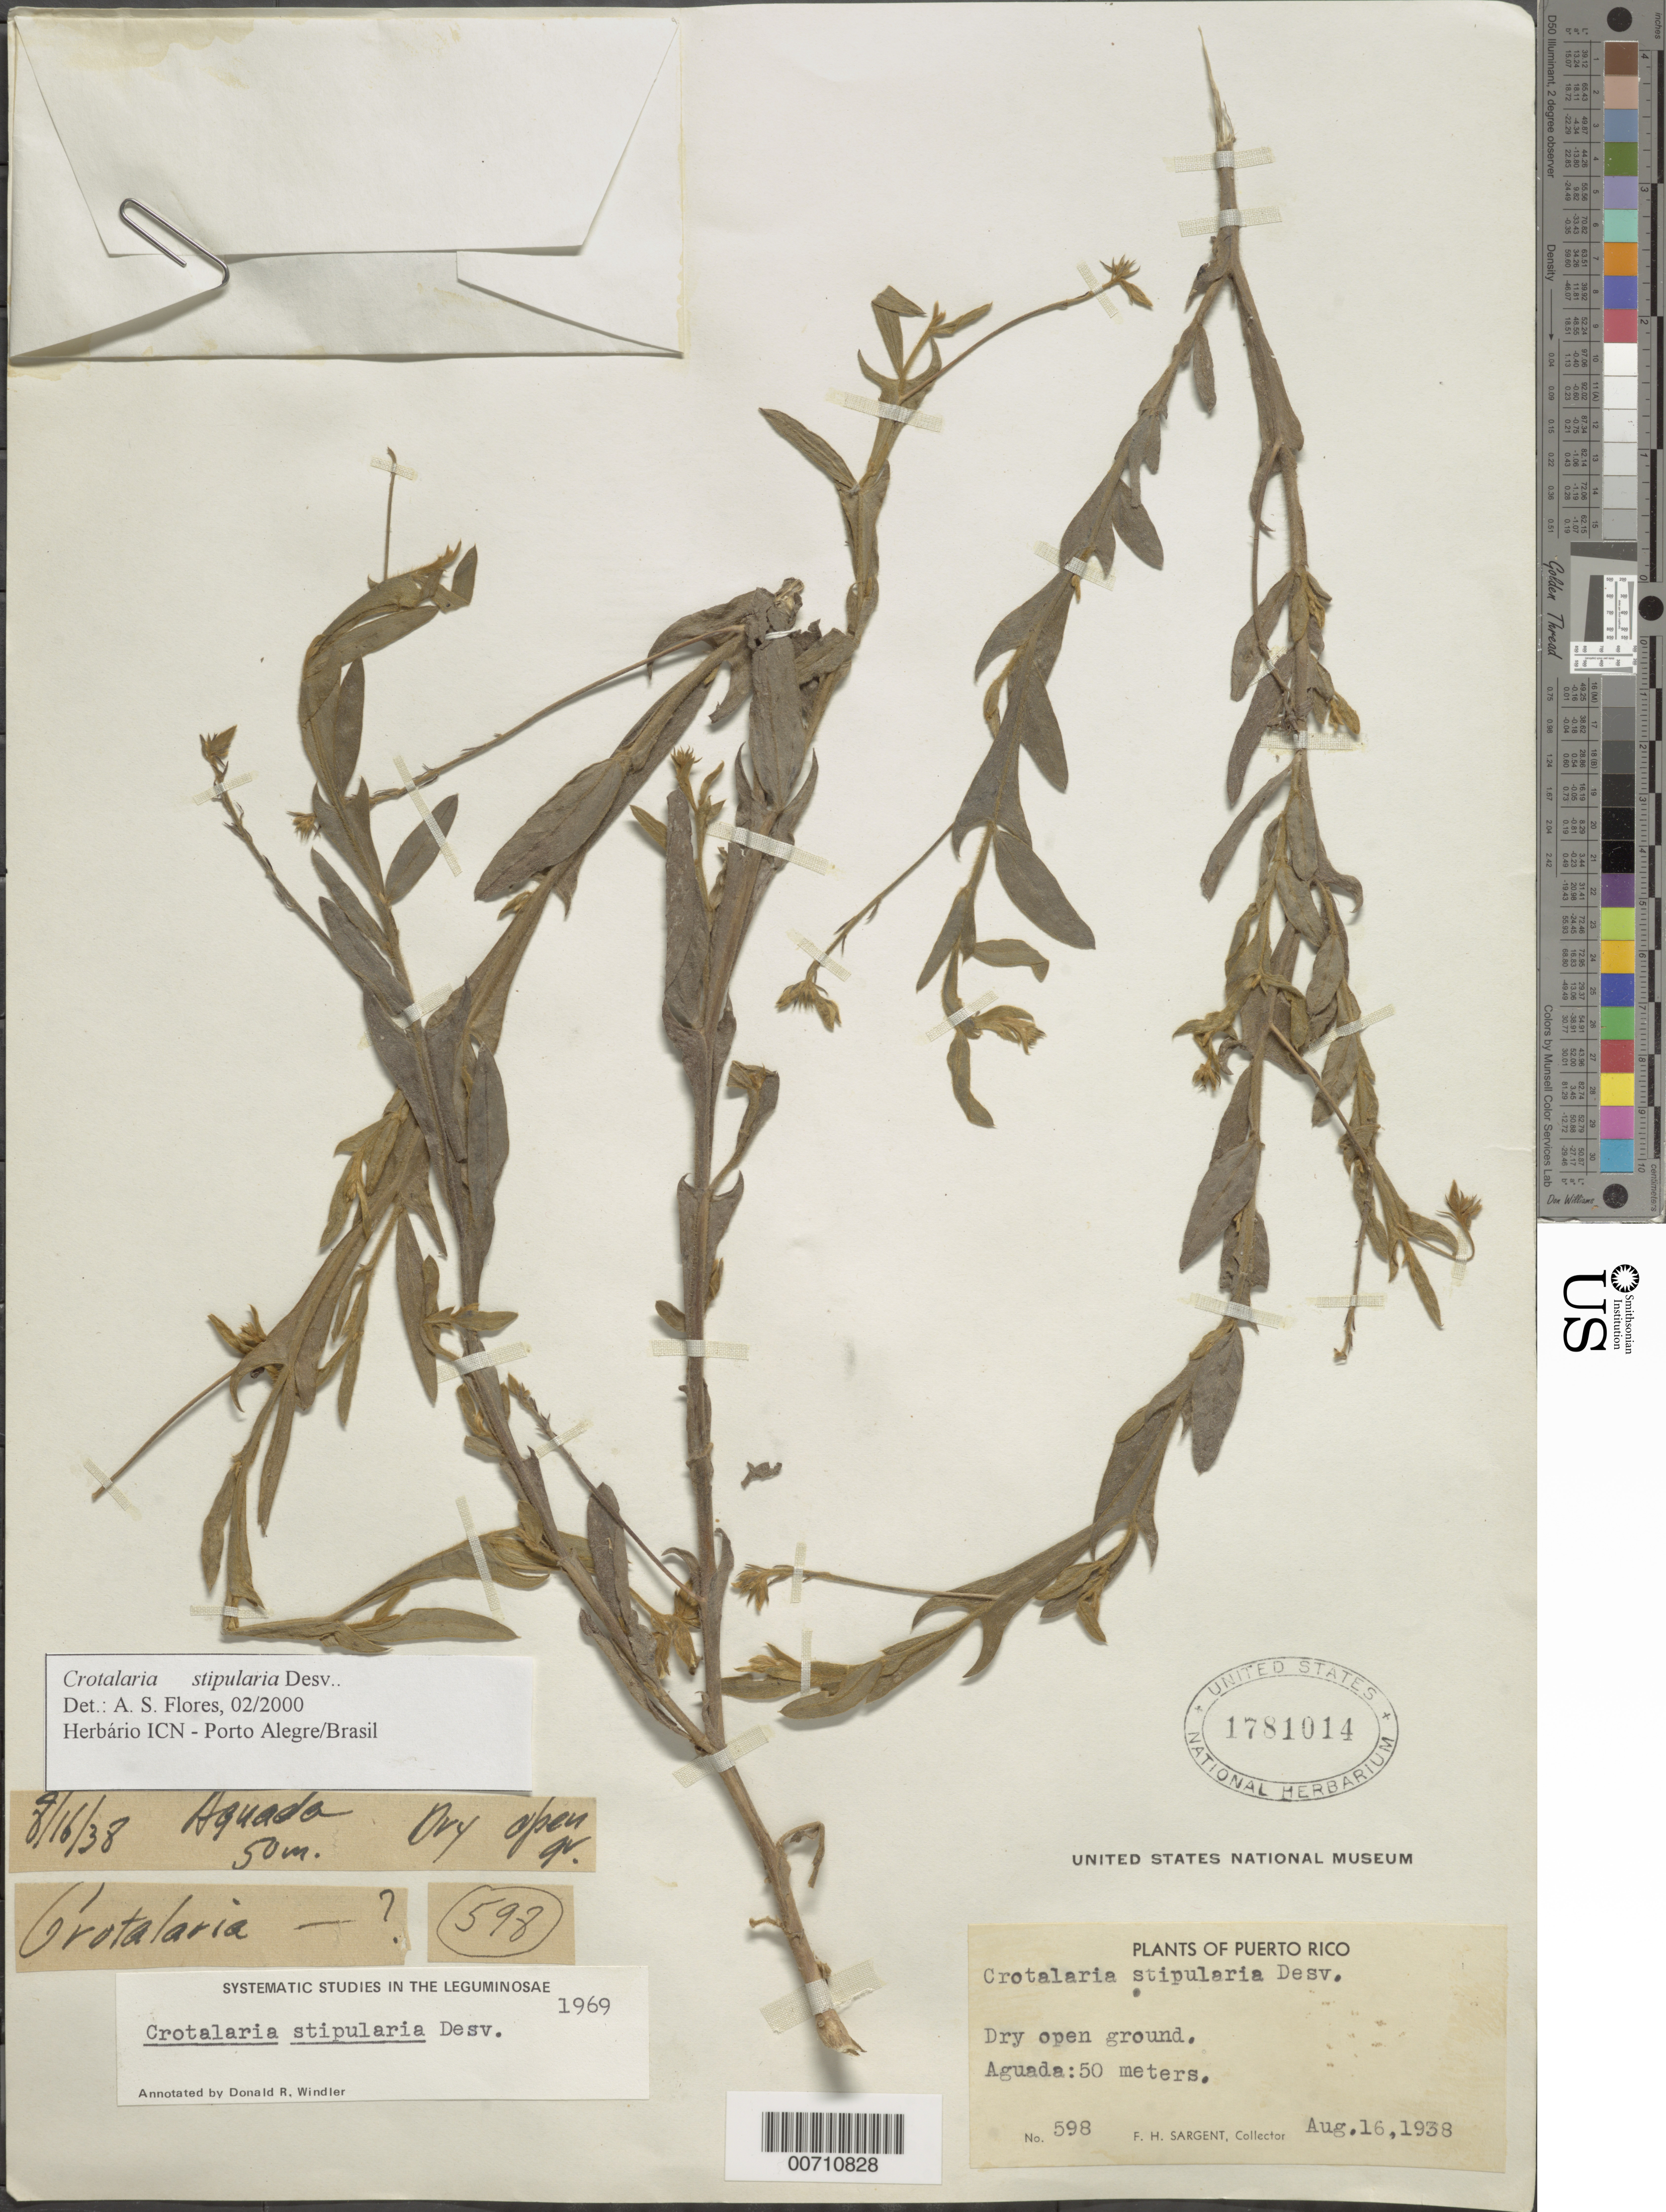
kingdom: Plantae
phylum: Tracheophyta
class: Magnoliopsida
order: Fabales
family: Fabaceae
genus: Crotalaria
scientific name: Crotalaria stipularia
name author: Desv.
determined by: Flores, A. S., (ICN), Universidade Federal do Rio Grande do Sul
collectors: F. H. Sargent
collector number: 598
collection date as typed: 16 Aug 1938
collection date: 1938-08-16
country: Puerto Rico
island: Greater Antilles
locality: Aguada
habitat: Dry open ground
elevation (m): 50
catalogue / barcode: US 1781014